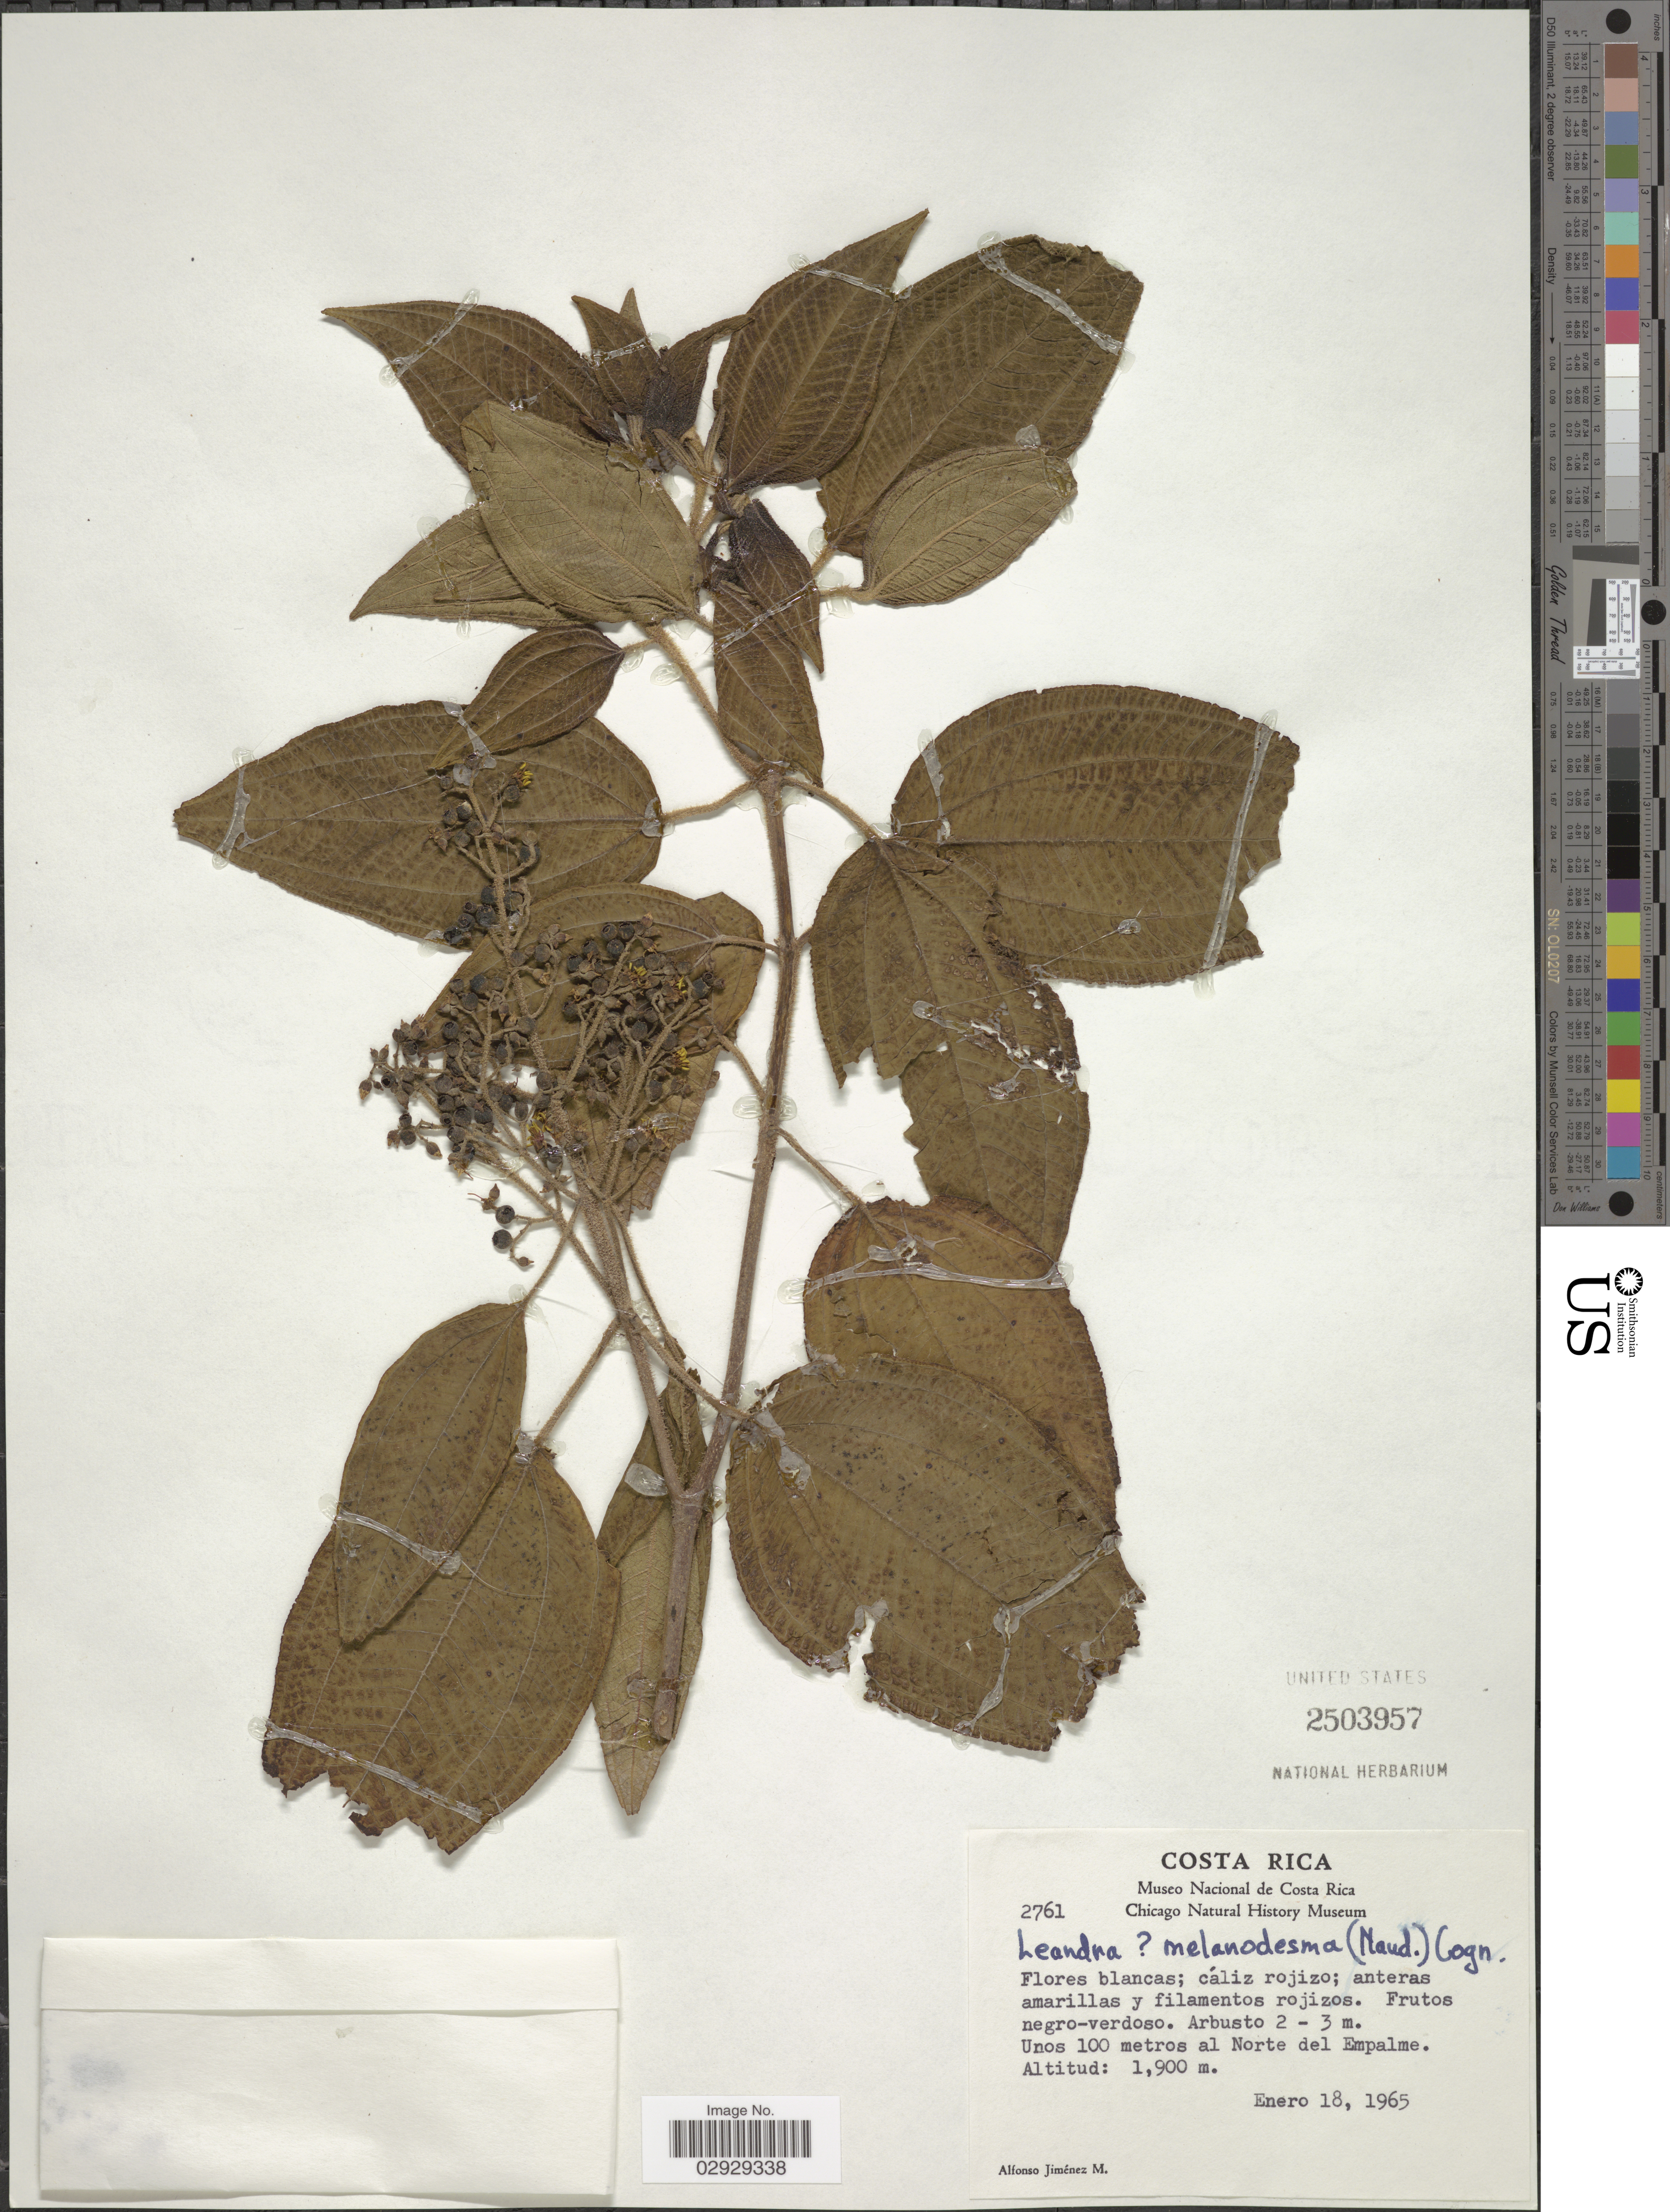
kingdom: Plantae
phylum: Tracheophyta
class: Magnoliopsida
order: Myrtales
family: Melastomataceae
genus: Leandra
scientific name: Leandra melanodesma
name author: (Naudin) Cogn.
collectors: A. Jimenez M.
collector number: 2761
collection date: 1965-01-18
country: Costa Rica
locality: Unos 100 metros al Norte del Empalme.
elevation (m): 1900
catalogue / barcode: US 2503957